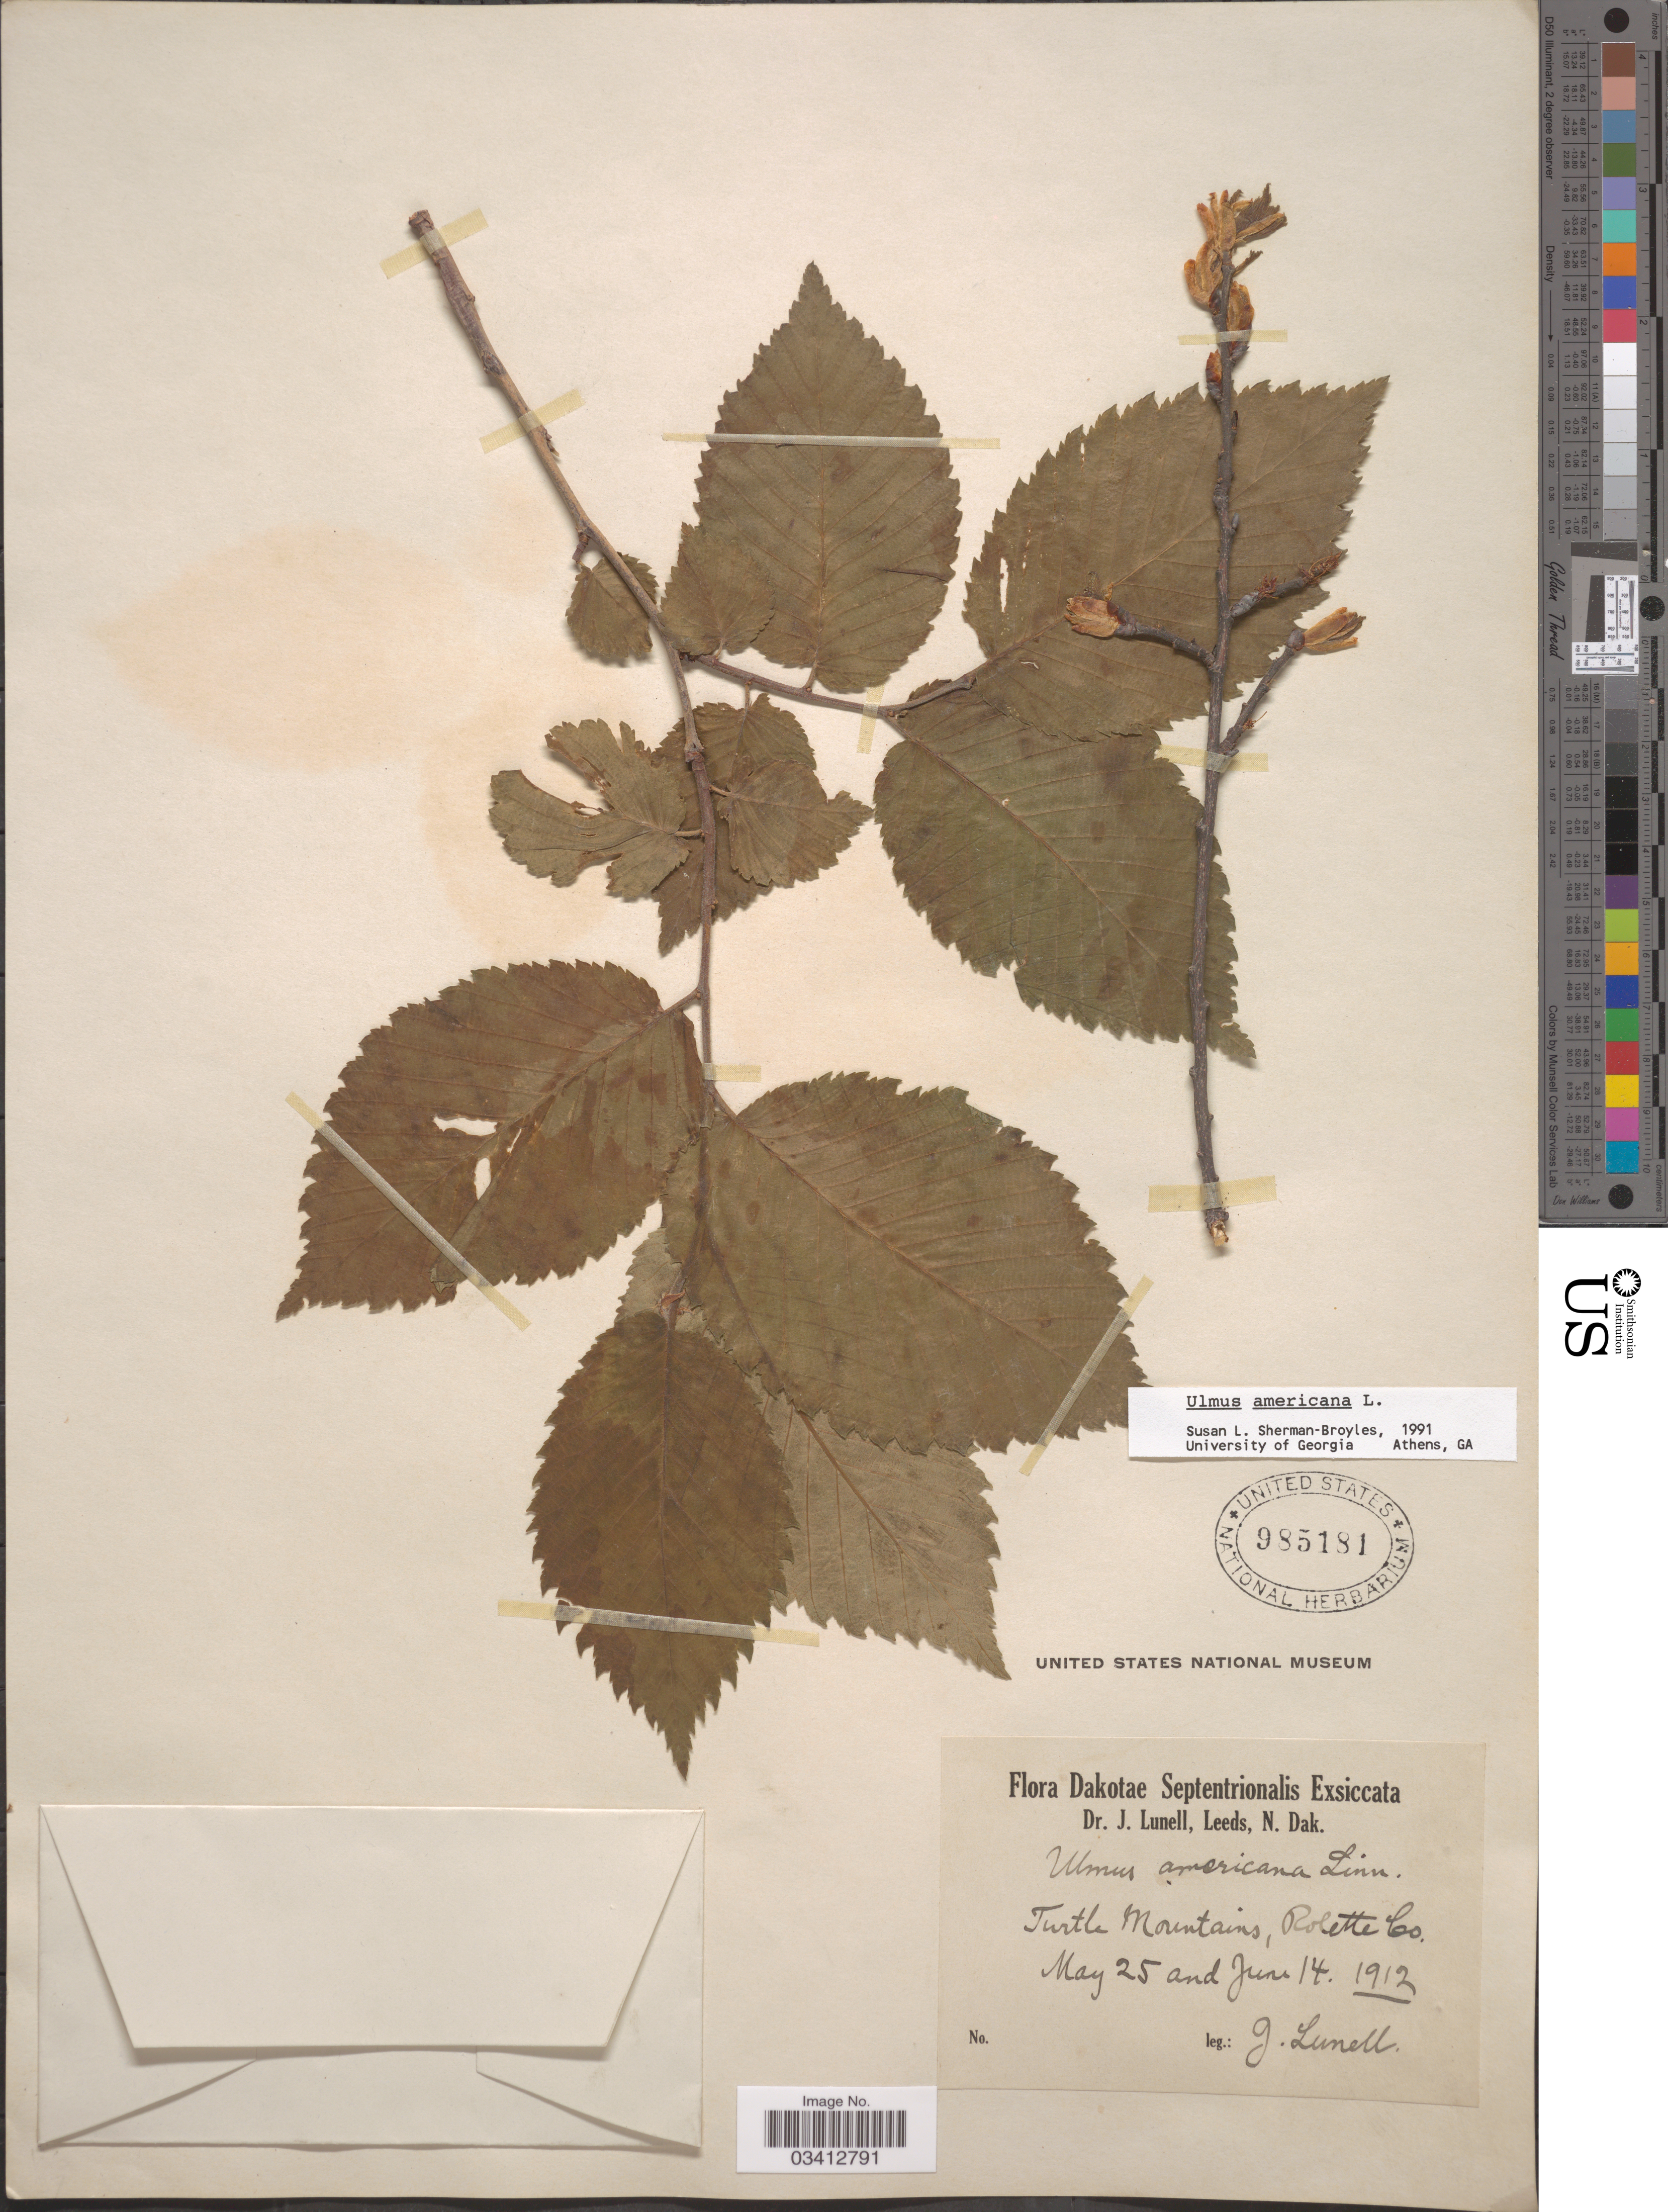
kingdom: Plantae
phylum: Tracheophyta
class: Magnoliopsida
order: Rosales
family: Ulmaceae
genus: Ulmus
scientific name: Ulmus americana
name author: L.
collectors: J. Lunell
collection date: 1912-05-25/1912-06-14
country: United States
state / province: North Dakota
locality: Dakotae Septentrionalis. Turtle Mountains, Rolette Co.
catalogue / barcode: US 985181